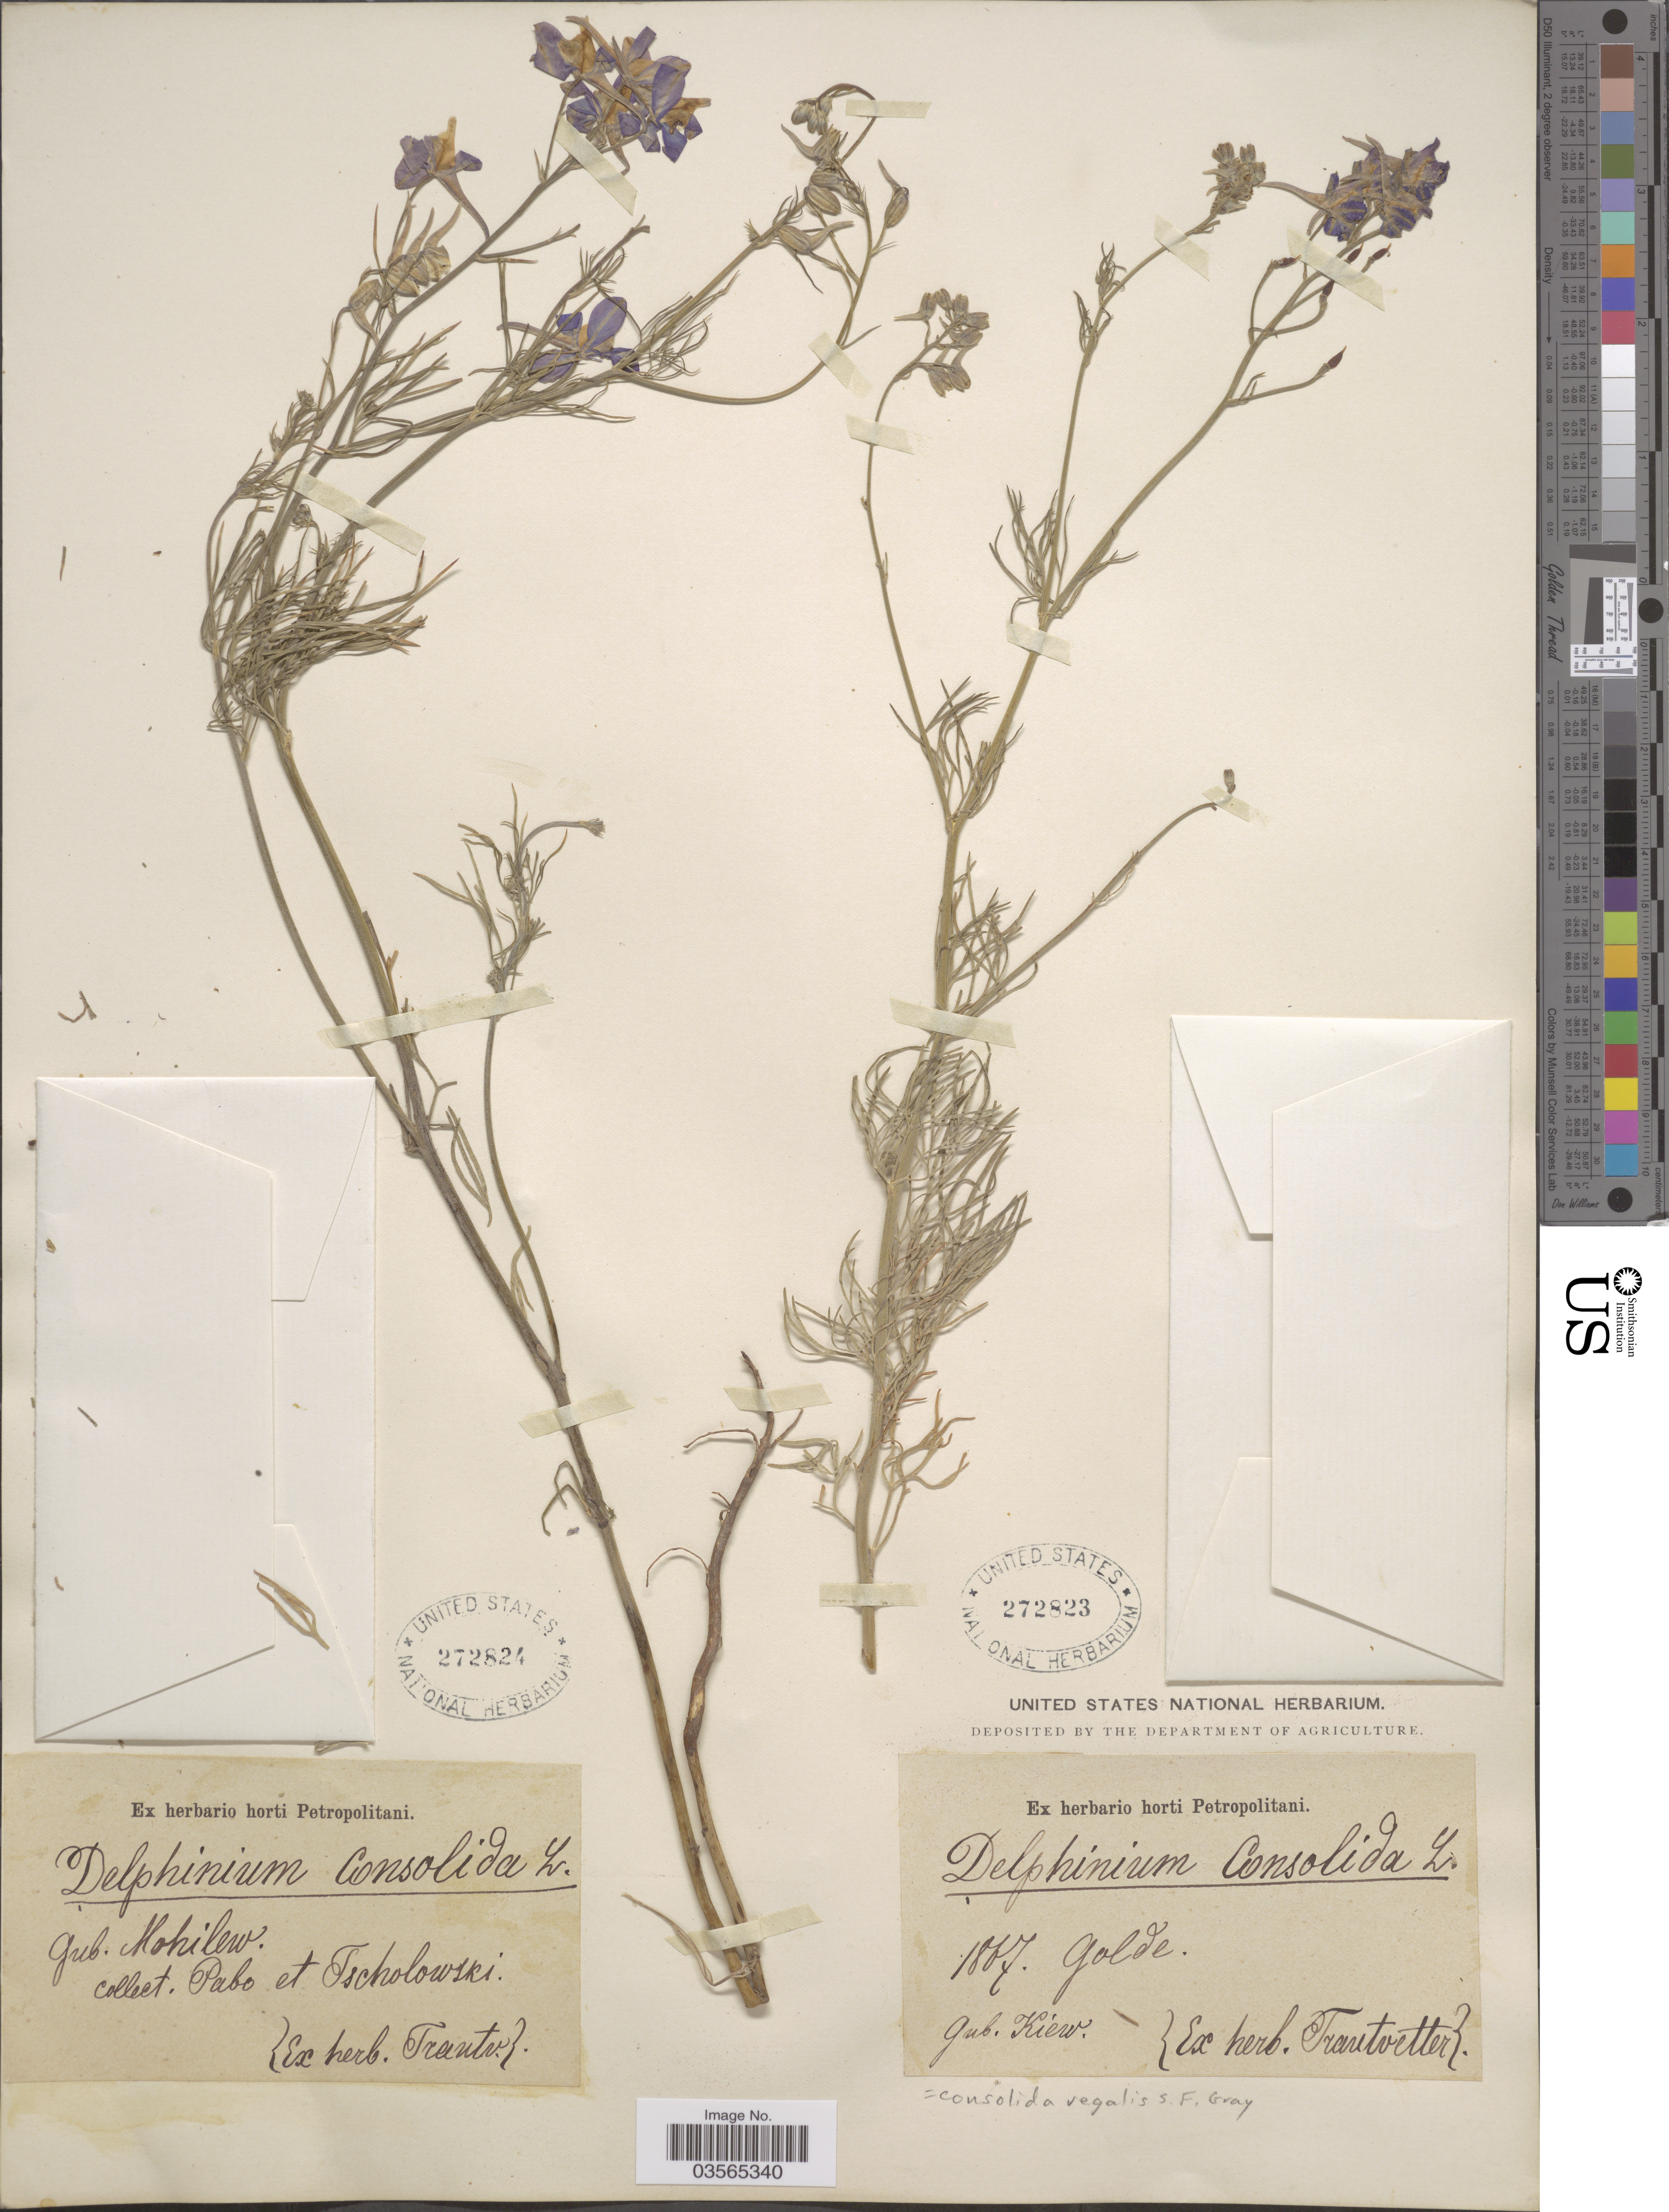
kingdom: Plantae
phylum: Tracheophyta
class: Magnoliopsida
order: Ranunculales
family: Ranunculaceae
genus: Delphinium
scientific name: Delphinium consolida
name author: L.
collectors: Pabo & Tscholowski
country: Belarus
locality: Gub. Mohilew.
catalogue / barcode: US 272824